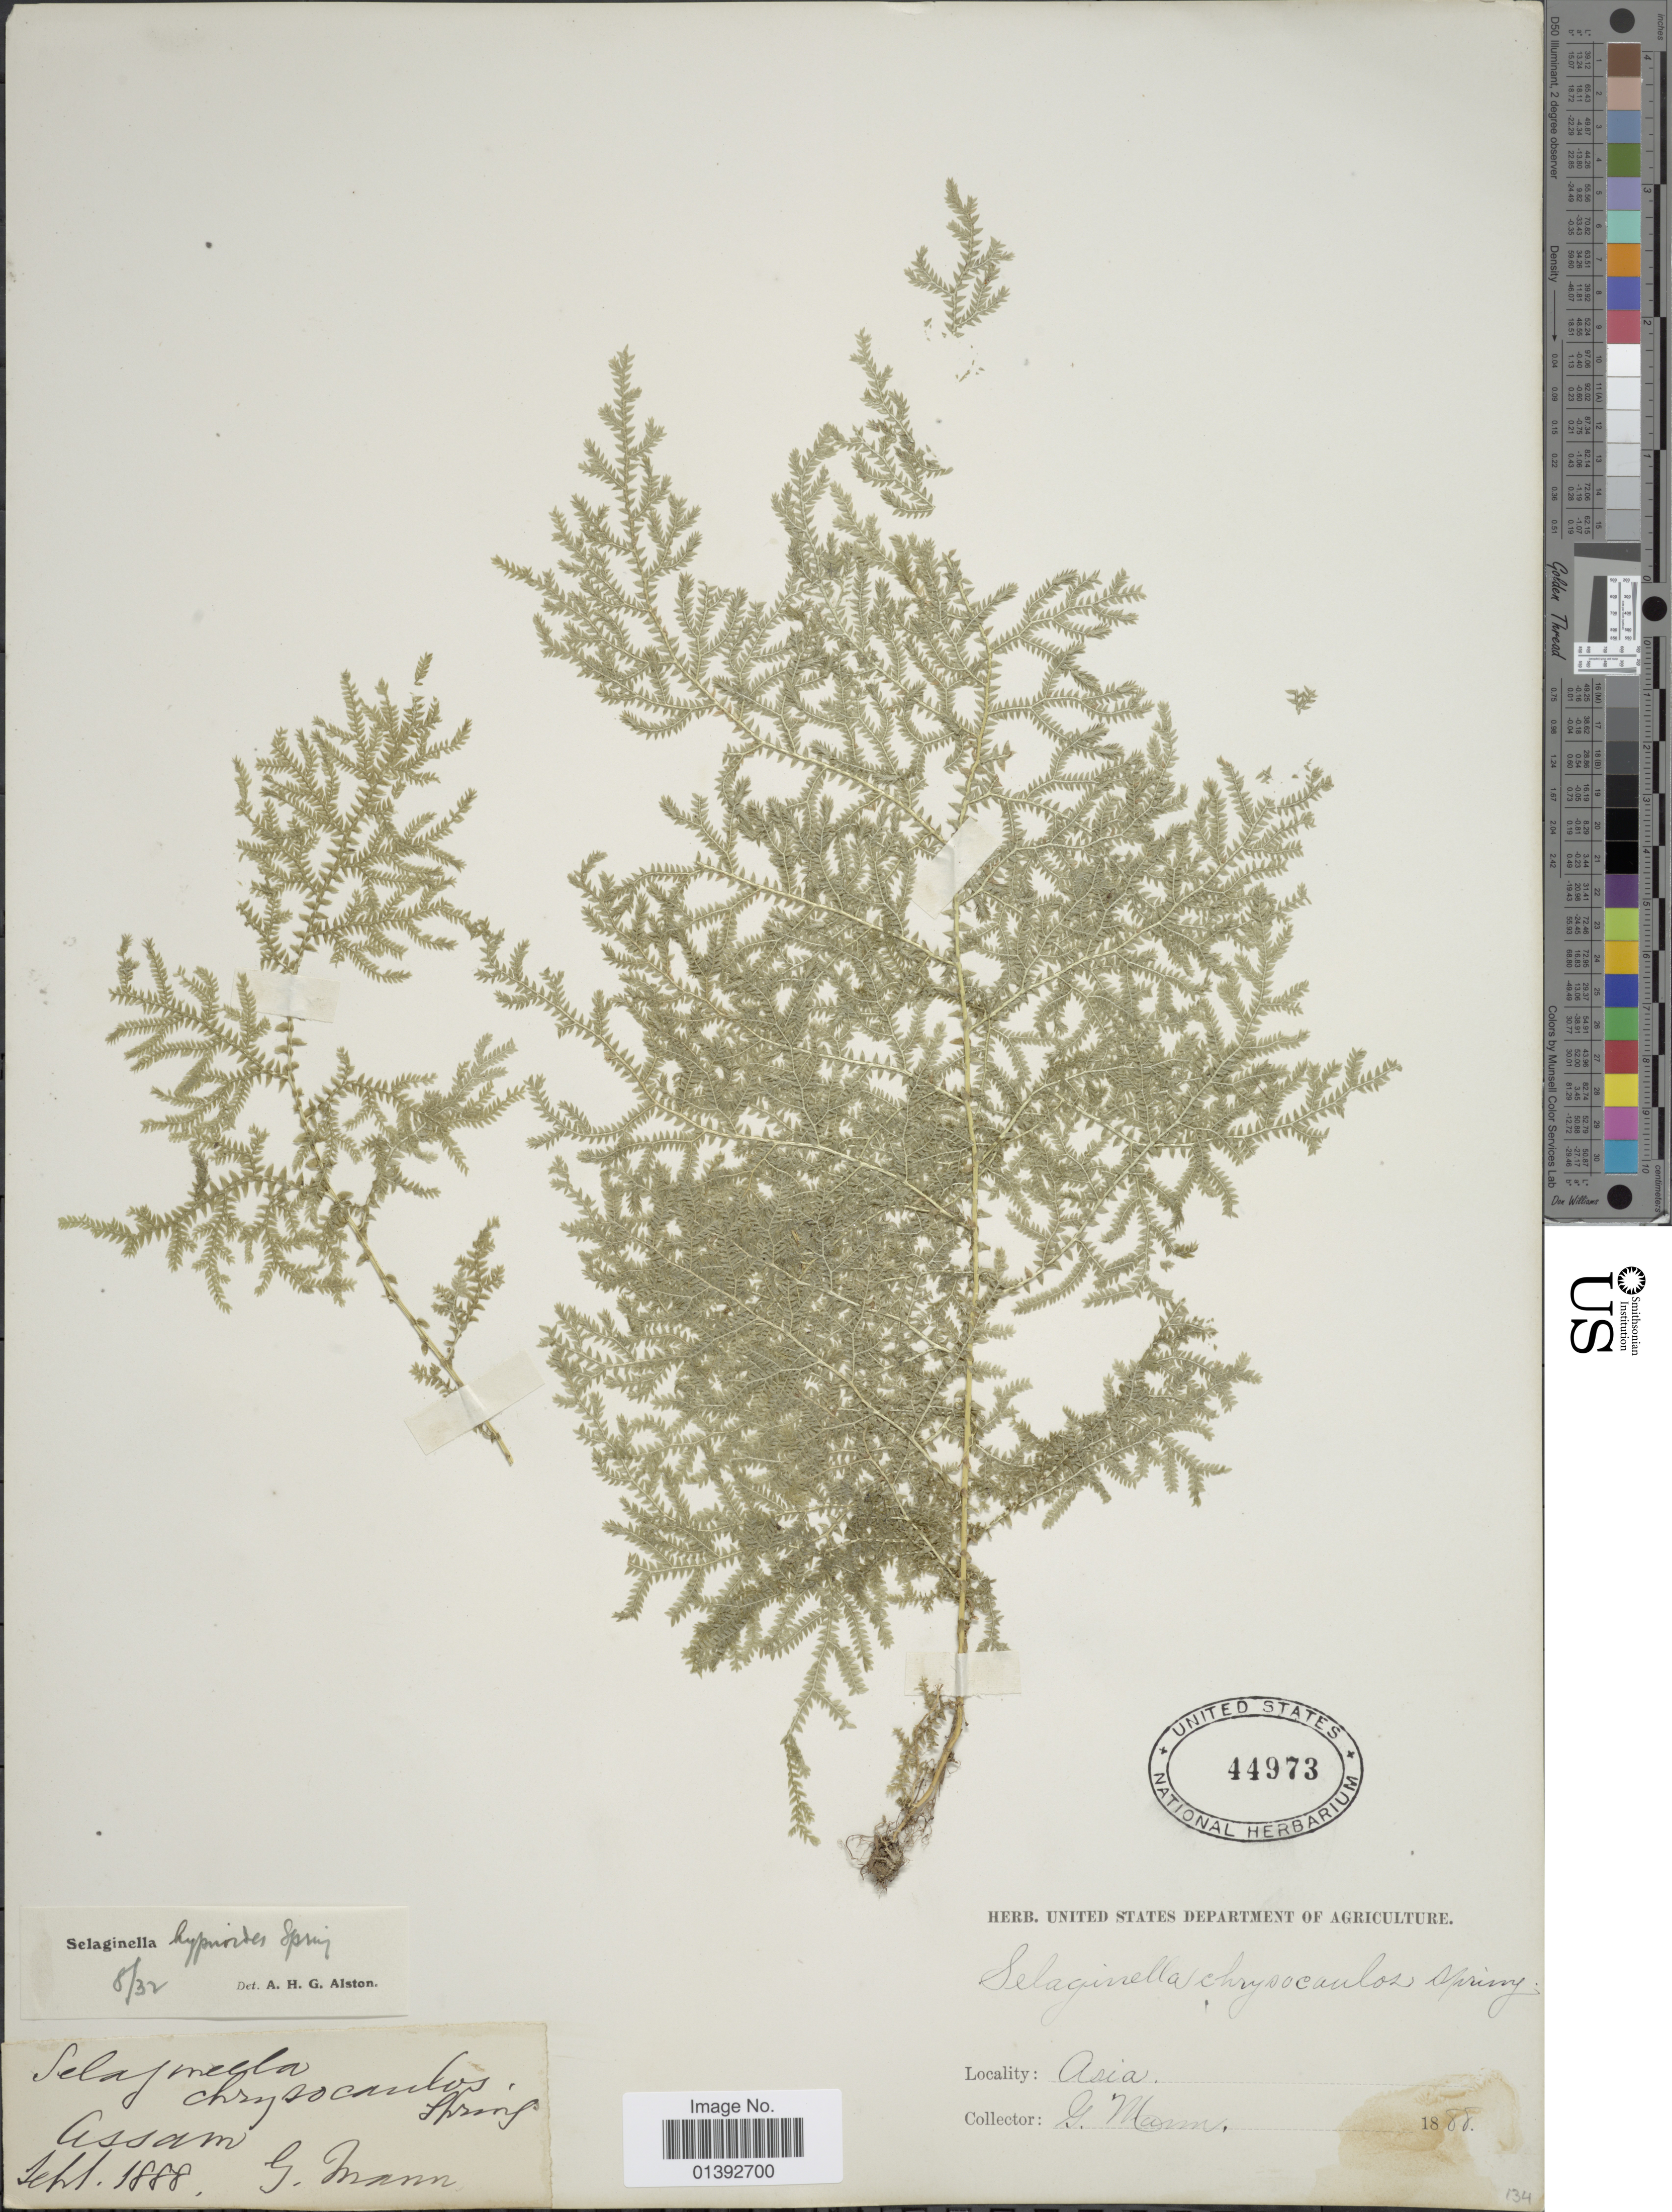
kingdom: Plantae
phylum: Tracheophyta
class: Lycopodiopsida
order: Selaginellales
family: Selaginellaceae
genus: Selaginella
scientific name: Selaginella chrysocaulos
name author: (Hook. & Grev.) Spring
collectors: G. Mann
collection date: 1888-09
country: India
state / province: Assam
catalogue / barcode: US 44973